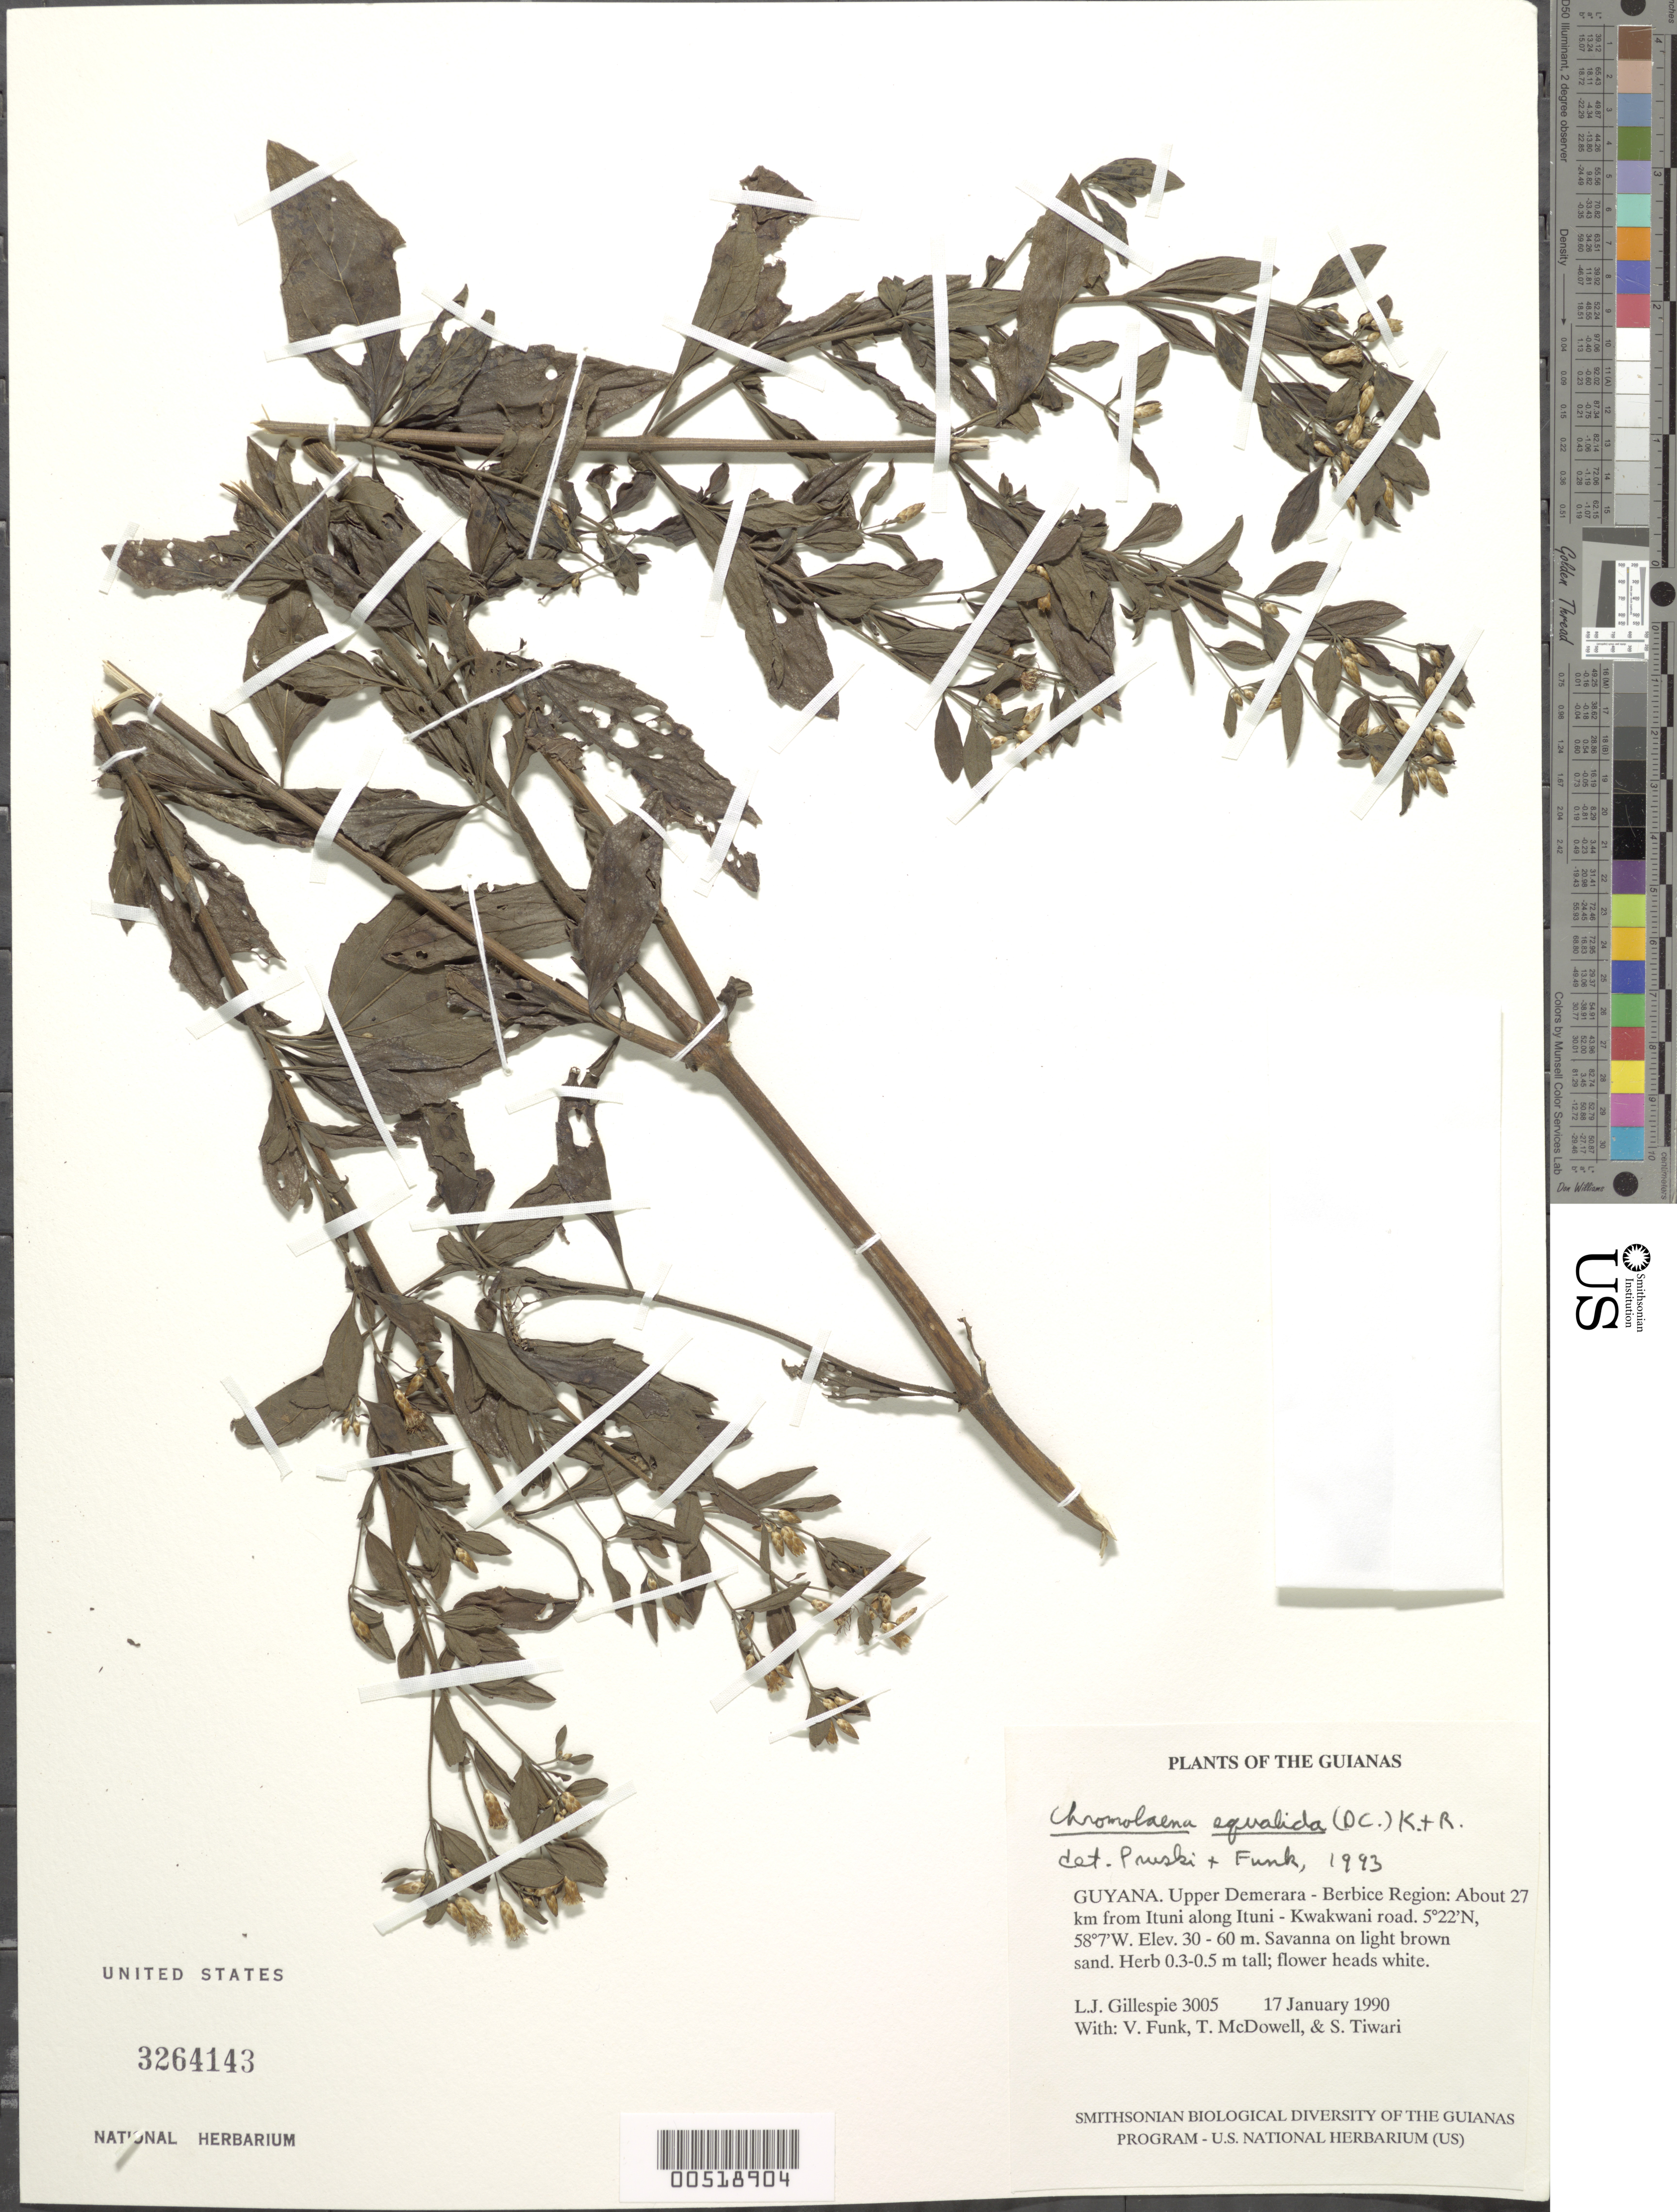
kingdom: Plantae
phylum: Tracheophyta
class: Magnoliopsida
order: Asterales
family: Asteraceae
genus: Chromolaena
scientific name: Chromolaena squalida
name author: (DC.) R.M. King & H. Rob.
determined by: Pruski, J. F.; Funk, V. A.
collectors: L. J. Gillespie, V. Funk, T. McDowell & S. Tiwari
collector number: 3005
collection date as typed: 17 January 1990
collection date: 1990-01-17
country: Guyana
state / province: U. Demerara-Berbice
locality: About 27 km from Ituni along Ituni - Kwakwani road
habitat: Savanna on light brown sand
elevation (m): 30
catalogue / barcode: US 3264143